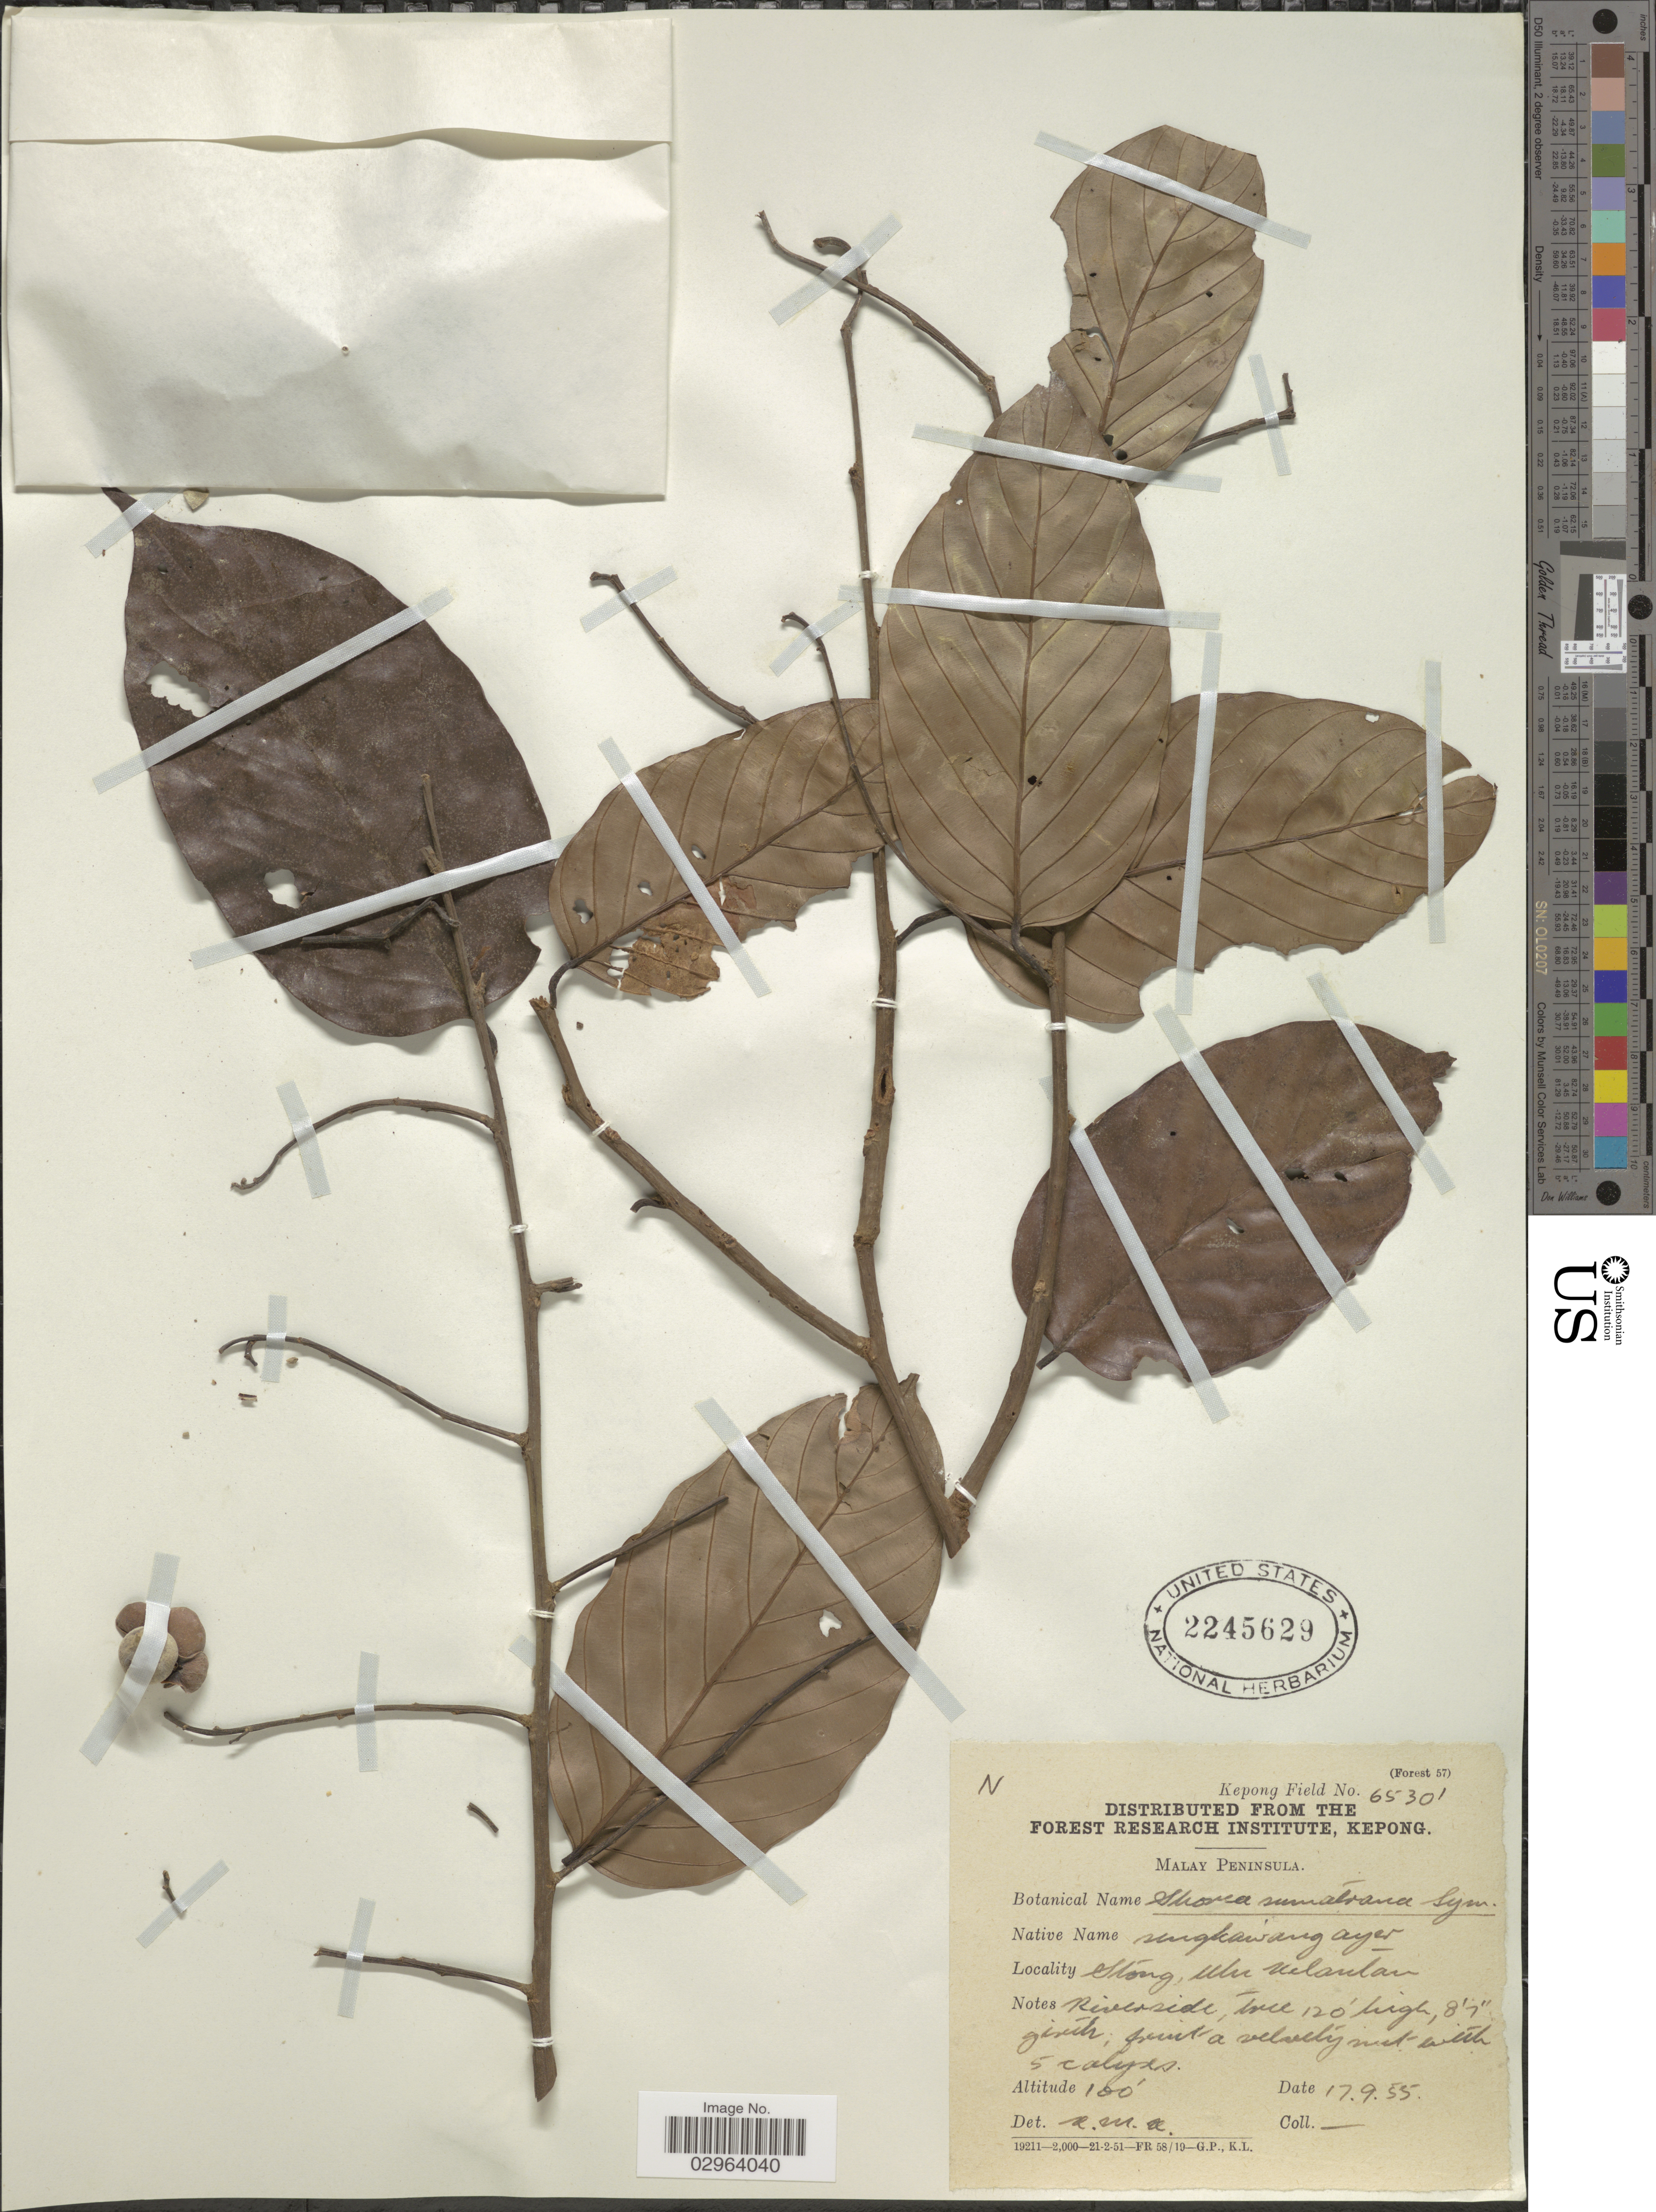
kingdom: Plantae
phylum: Tracheophyta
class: Magnoliopsida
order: Malvales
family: Dipterocarpaceae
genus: Shorea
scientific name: Shorea sumatrana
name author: (Slooten) Desch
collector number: Kepong Field 65301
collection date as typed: Transcribed d/m/y: 17/9/55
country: Malaysia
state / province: Kelantan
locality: Malay Peninsula. Stong, Ulu Kelantan. [interpreted]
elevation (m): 30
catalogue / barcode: US 2245629